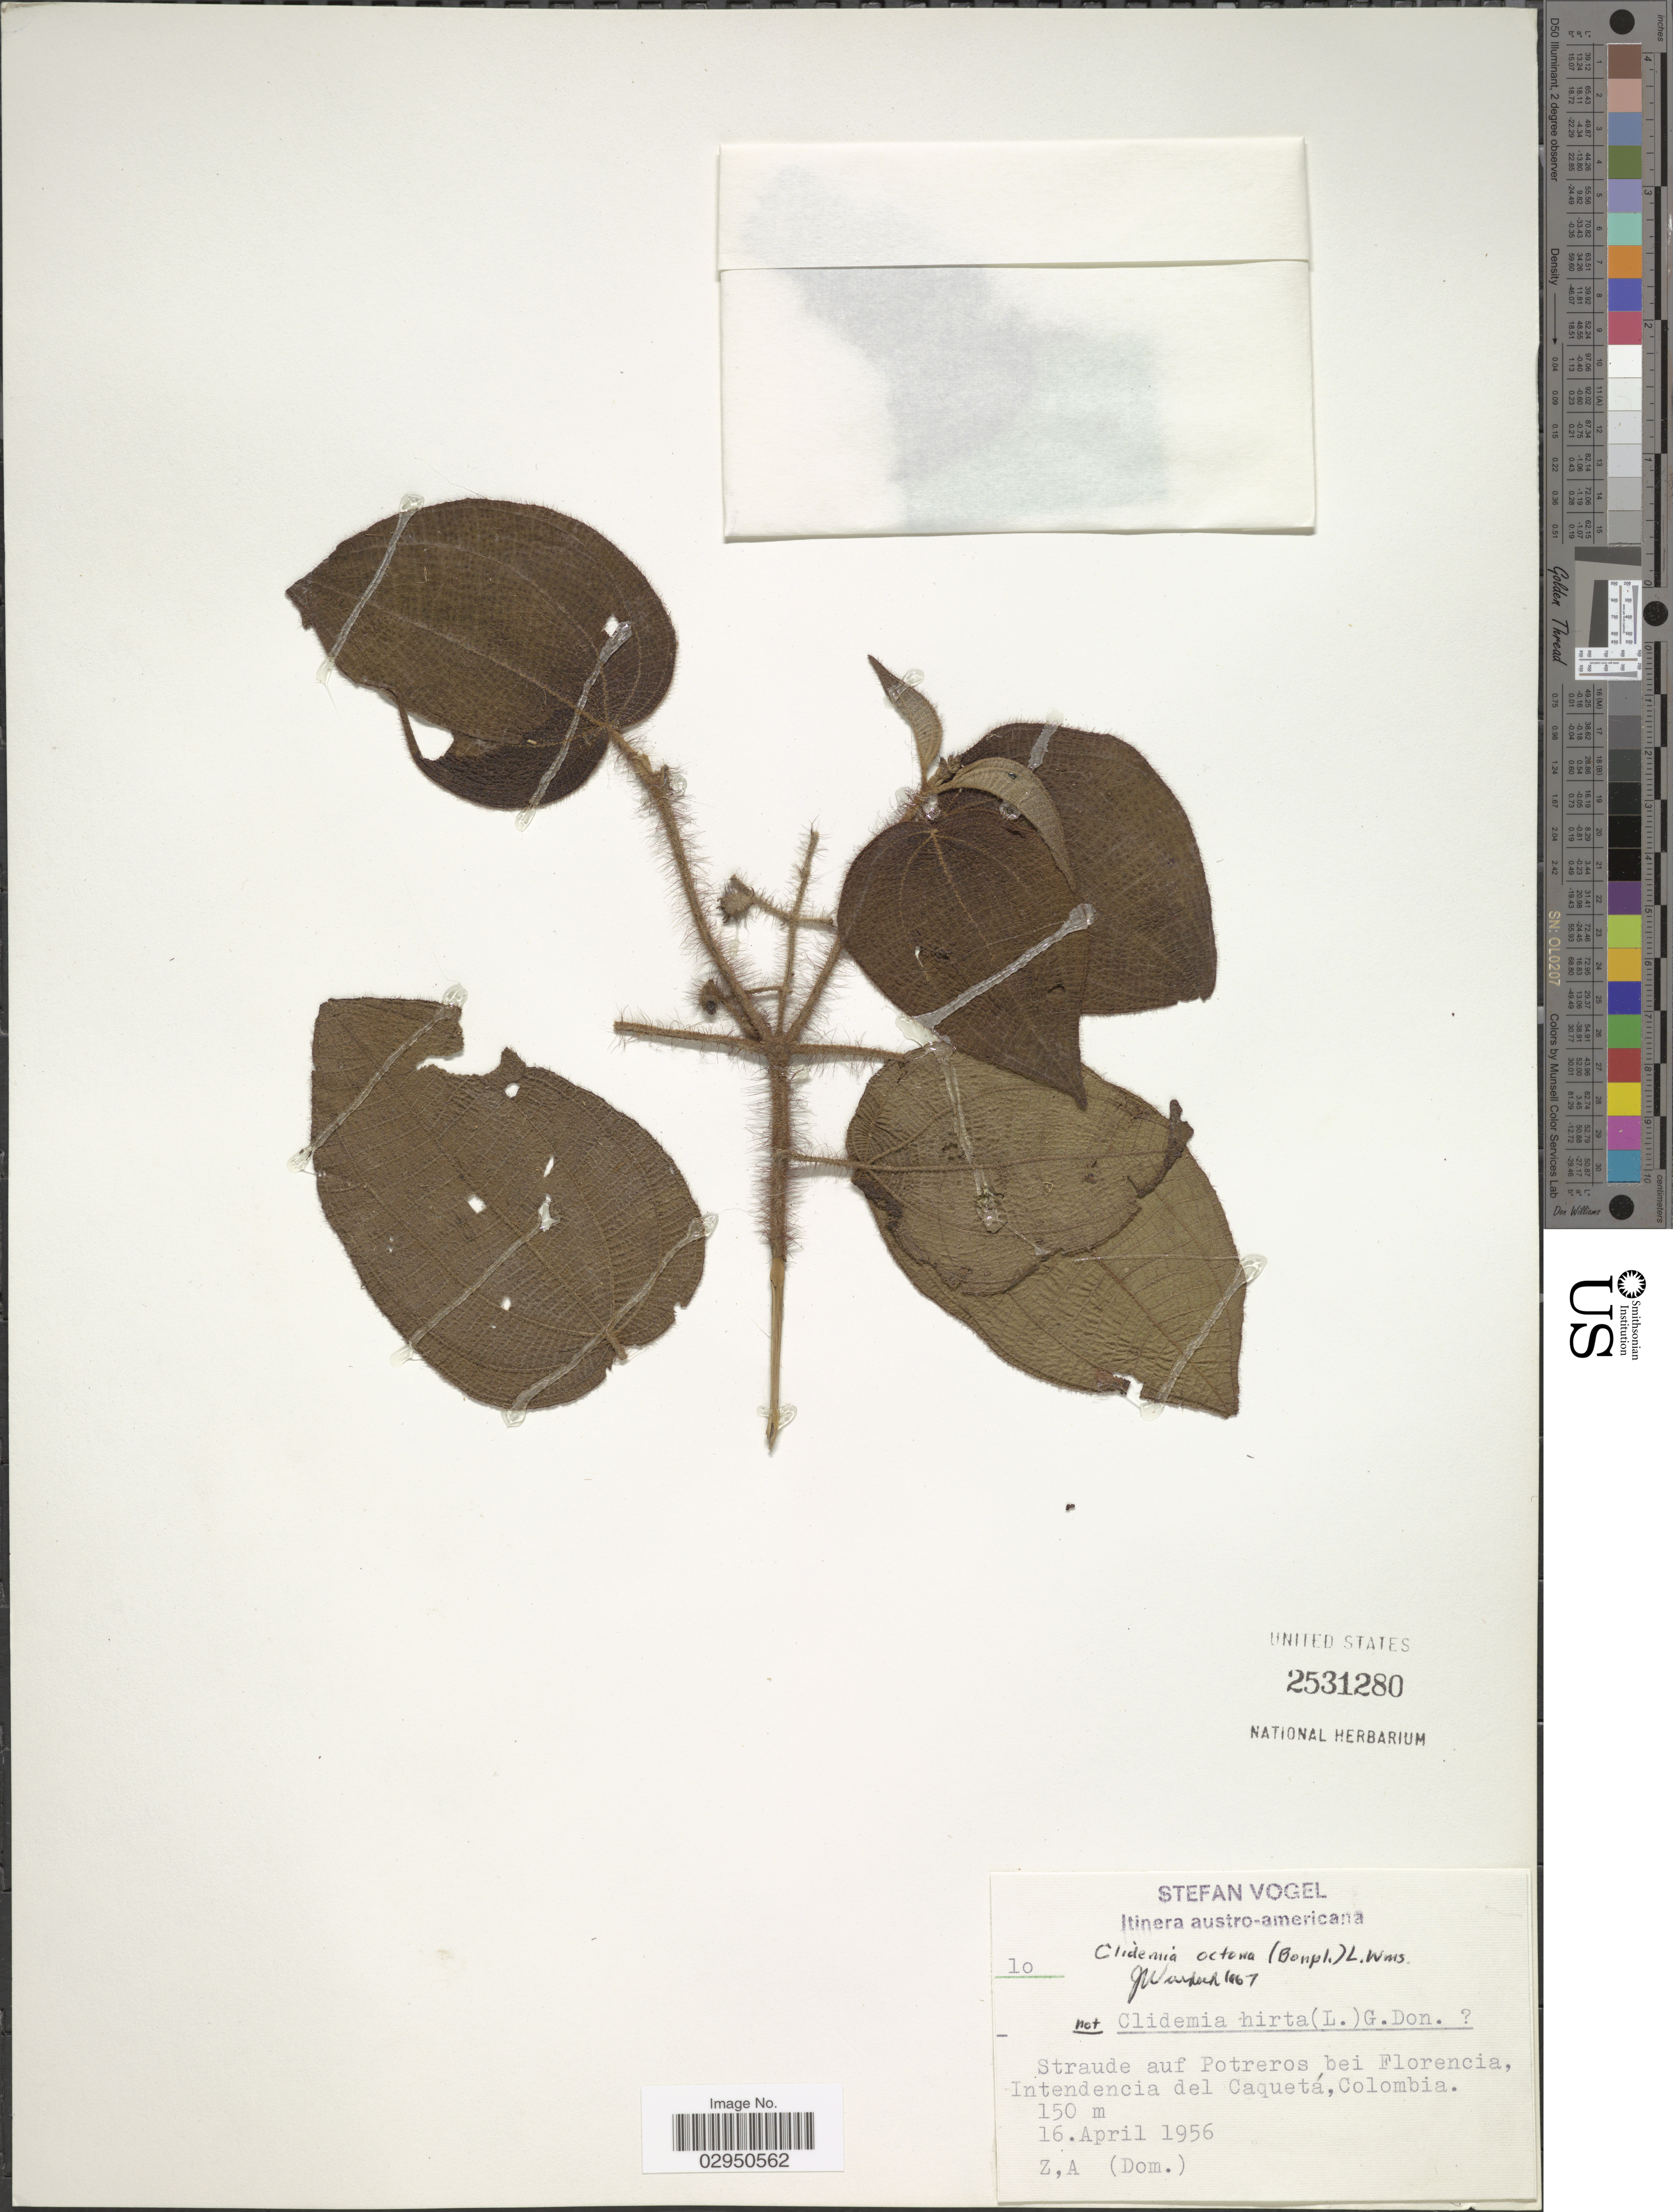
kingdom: Plantae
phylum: Tracheophyta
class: Magnoliopsida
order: Myrtales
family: Melastomataceae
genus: Clidemia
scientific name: Clidemia octona subsp. octona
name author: (Bonpl.) L.O. Williams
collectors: S. Vogel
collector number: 10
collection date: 1956-04-16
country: Colombia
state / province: Caquetá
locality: Straude auf Potreros bei Florencia, Intendencia del Caquetá.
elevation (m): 150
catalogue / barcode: US 2531280